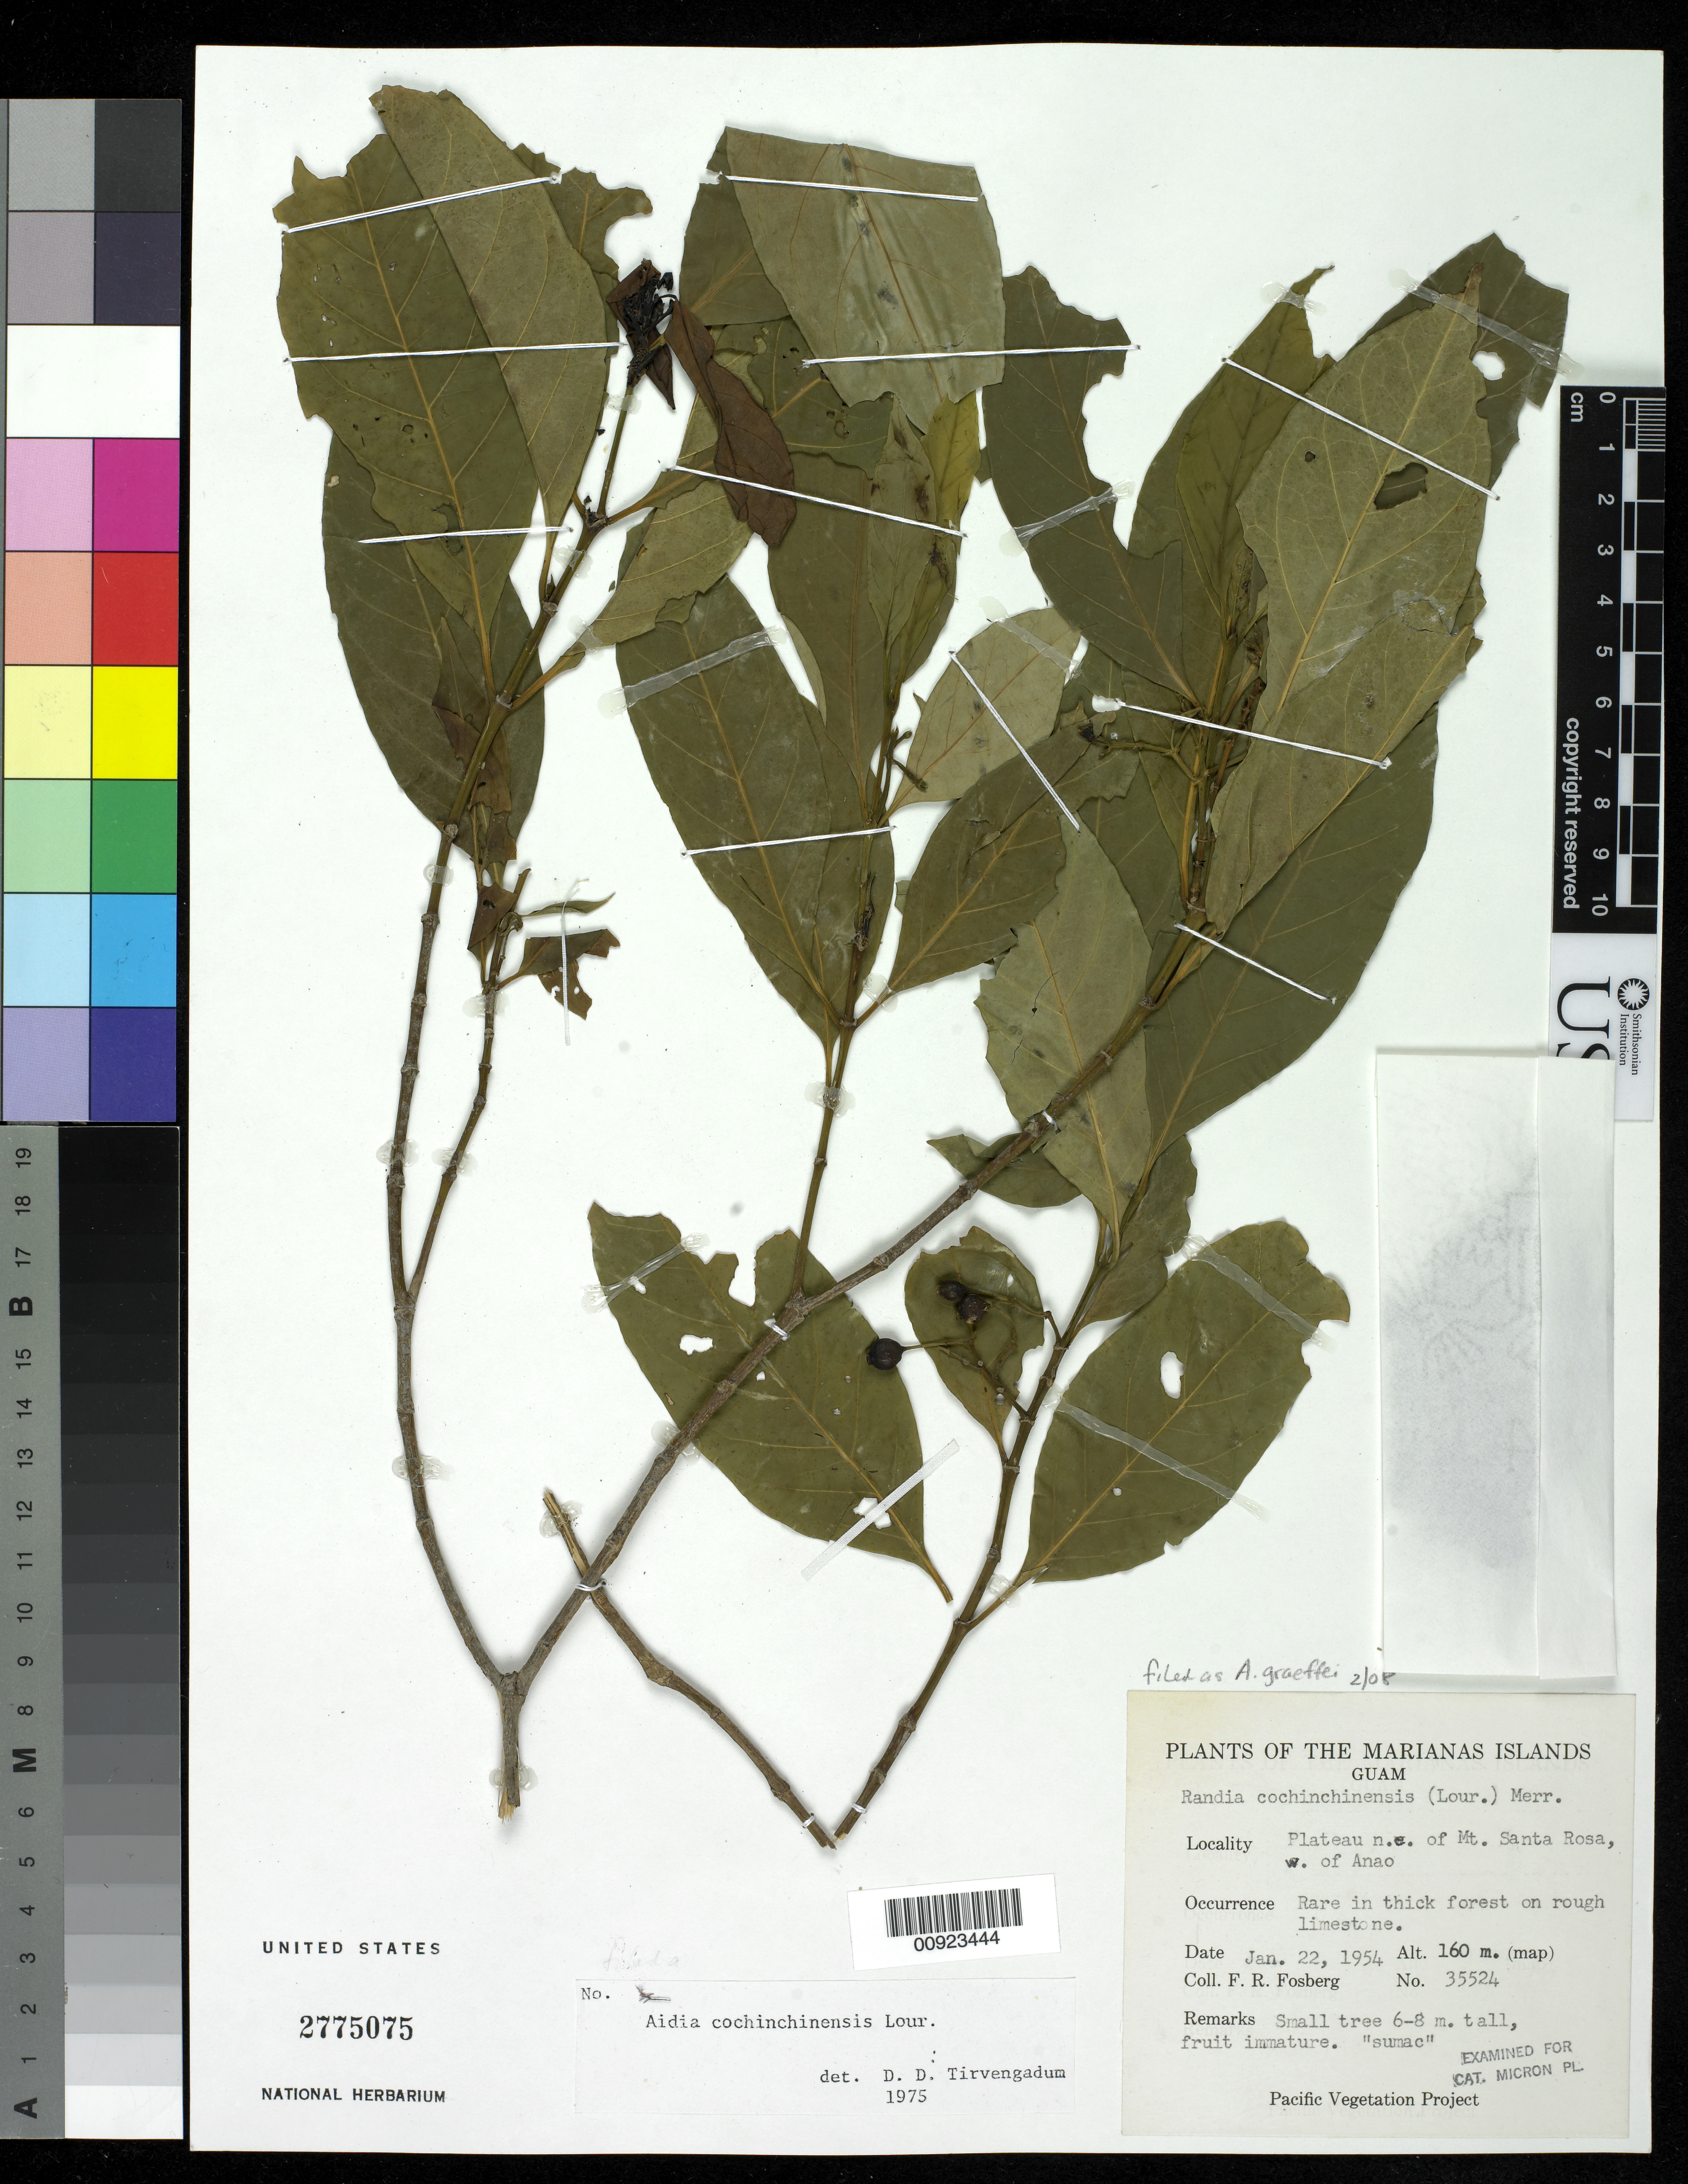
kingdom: Plantae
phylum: Tracheophyta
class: Magnoliopsida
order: Gentianales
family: Rubiaceae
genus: Aidia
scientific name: Aidia graeffei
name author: (Reinecke) Tirveng.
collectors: F. R. Fosberg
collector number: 35524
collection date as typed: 22 Jan 1954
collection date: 1954-01-22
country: Guam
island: Guam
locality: Plateau NE of Mt. Santa Rosa, W of Anao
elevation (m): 160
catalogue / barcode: US 2775075